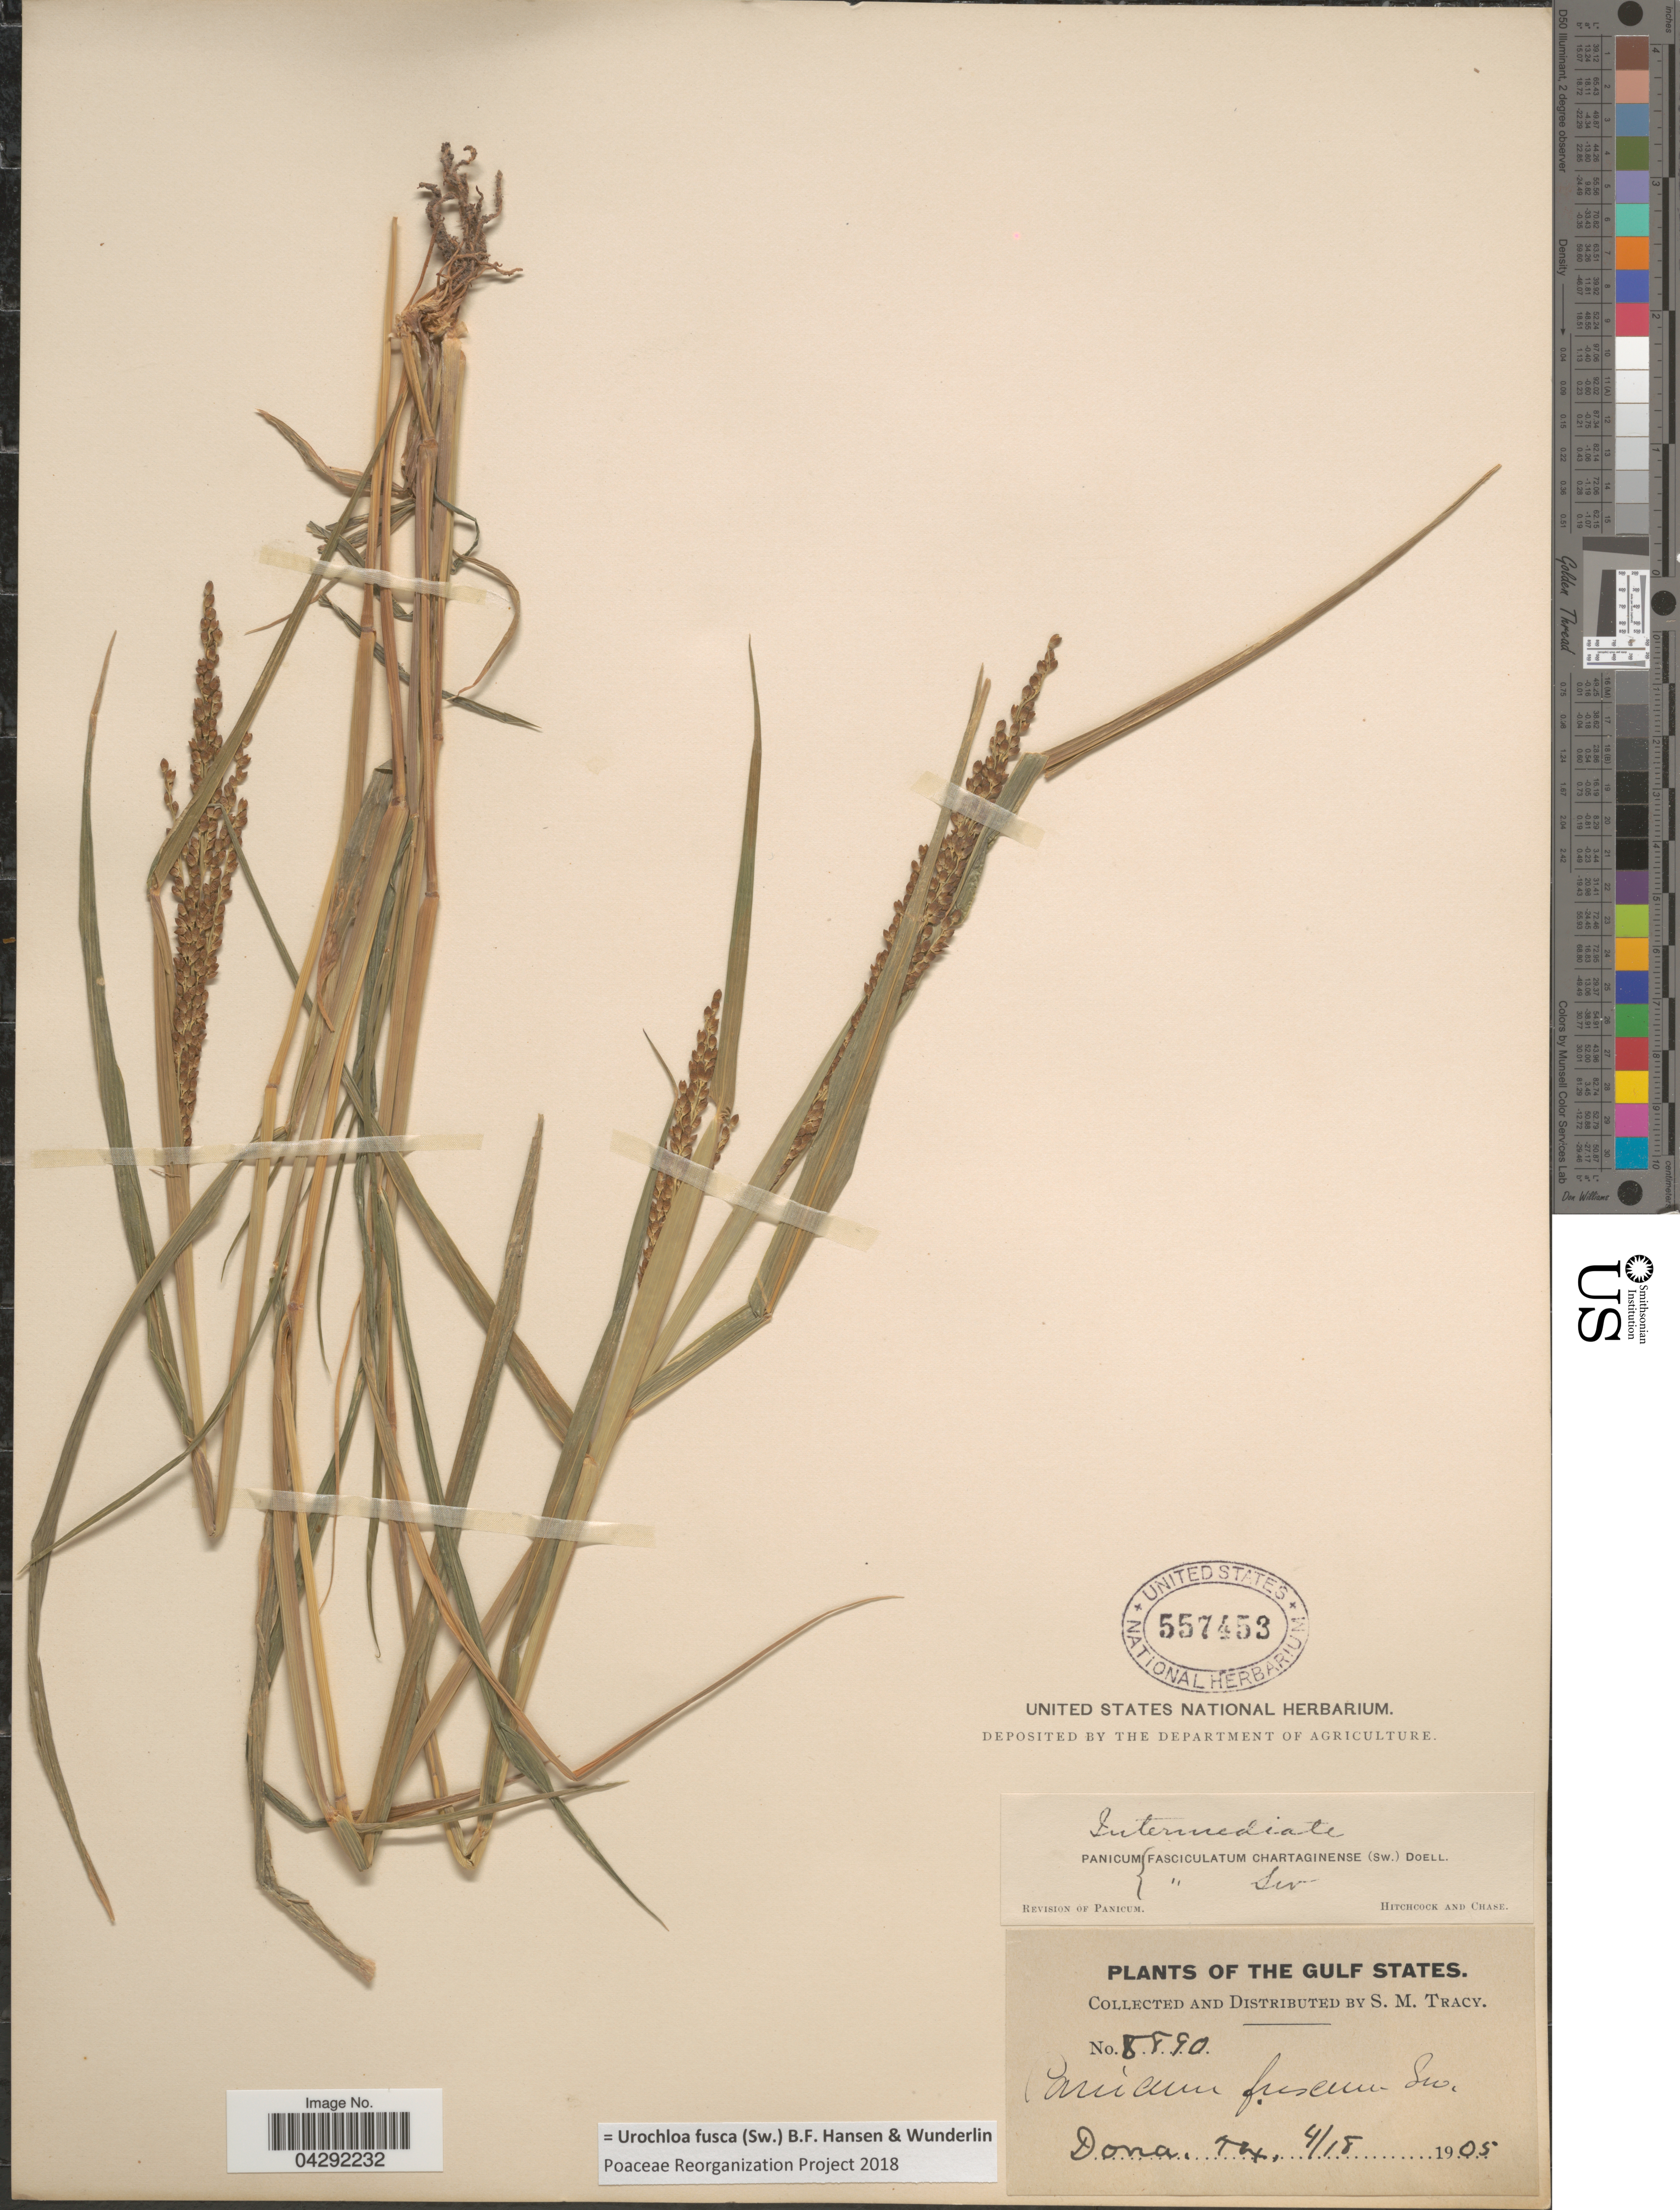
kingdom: Plantae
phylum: Tracheophyta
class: Liliopsida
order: Poales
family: Poaceae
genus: Urochloa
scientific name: Urochloa fusca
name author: (Sw.) B.F. Hansen & Wunderlin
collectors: S. M. Tracy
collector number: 8890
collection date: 1905-04-18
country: United States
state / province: Texas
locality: The Gulf States. Dona.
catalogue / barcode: US 557453